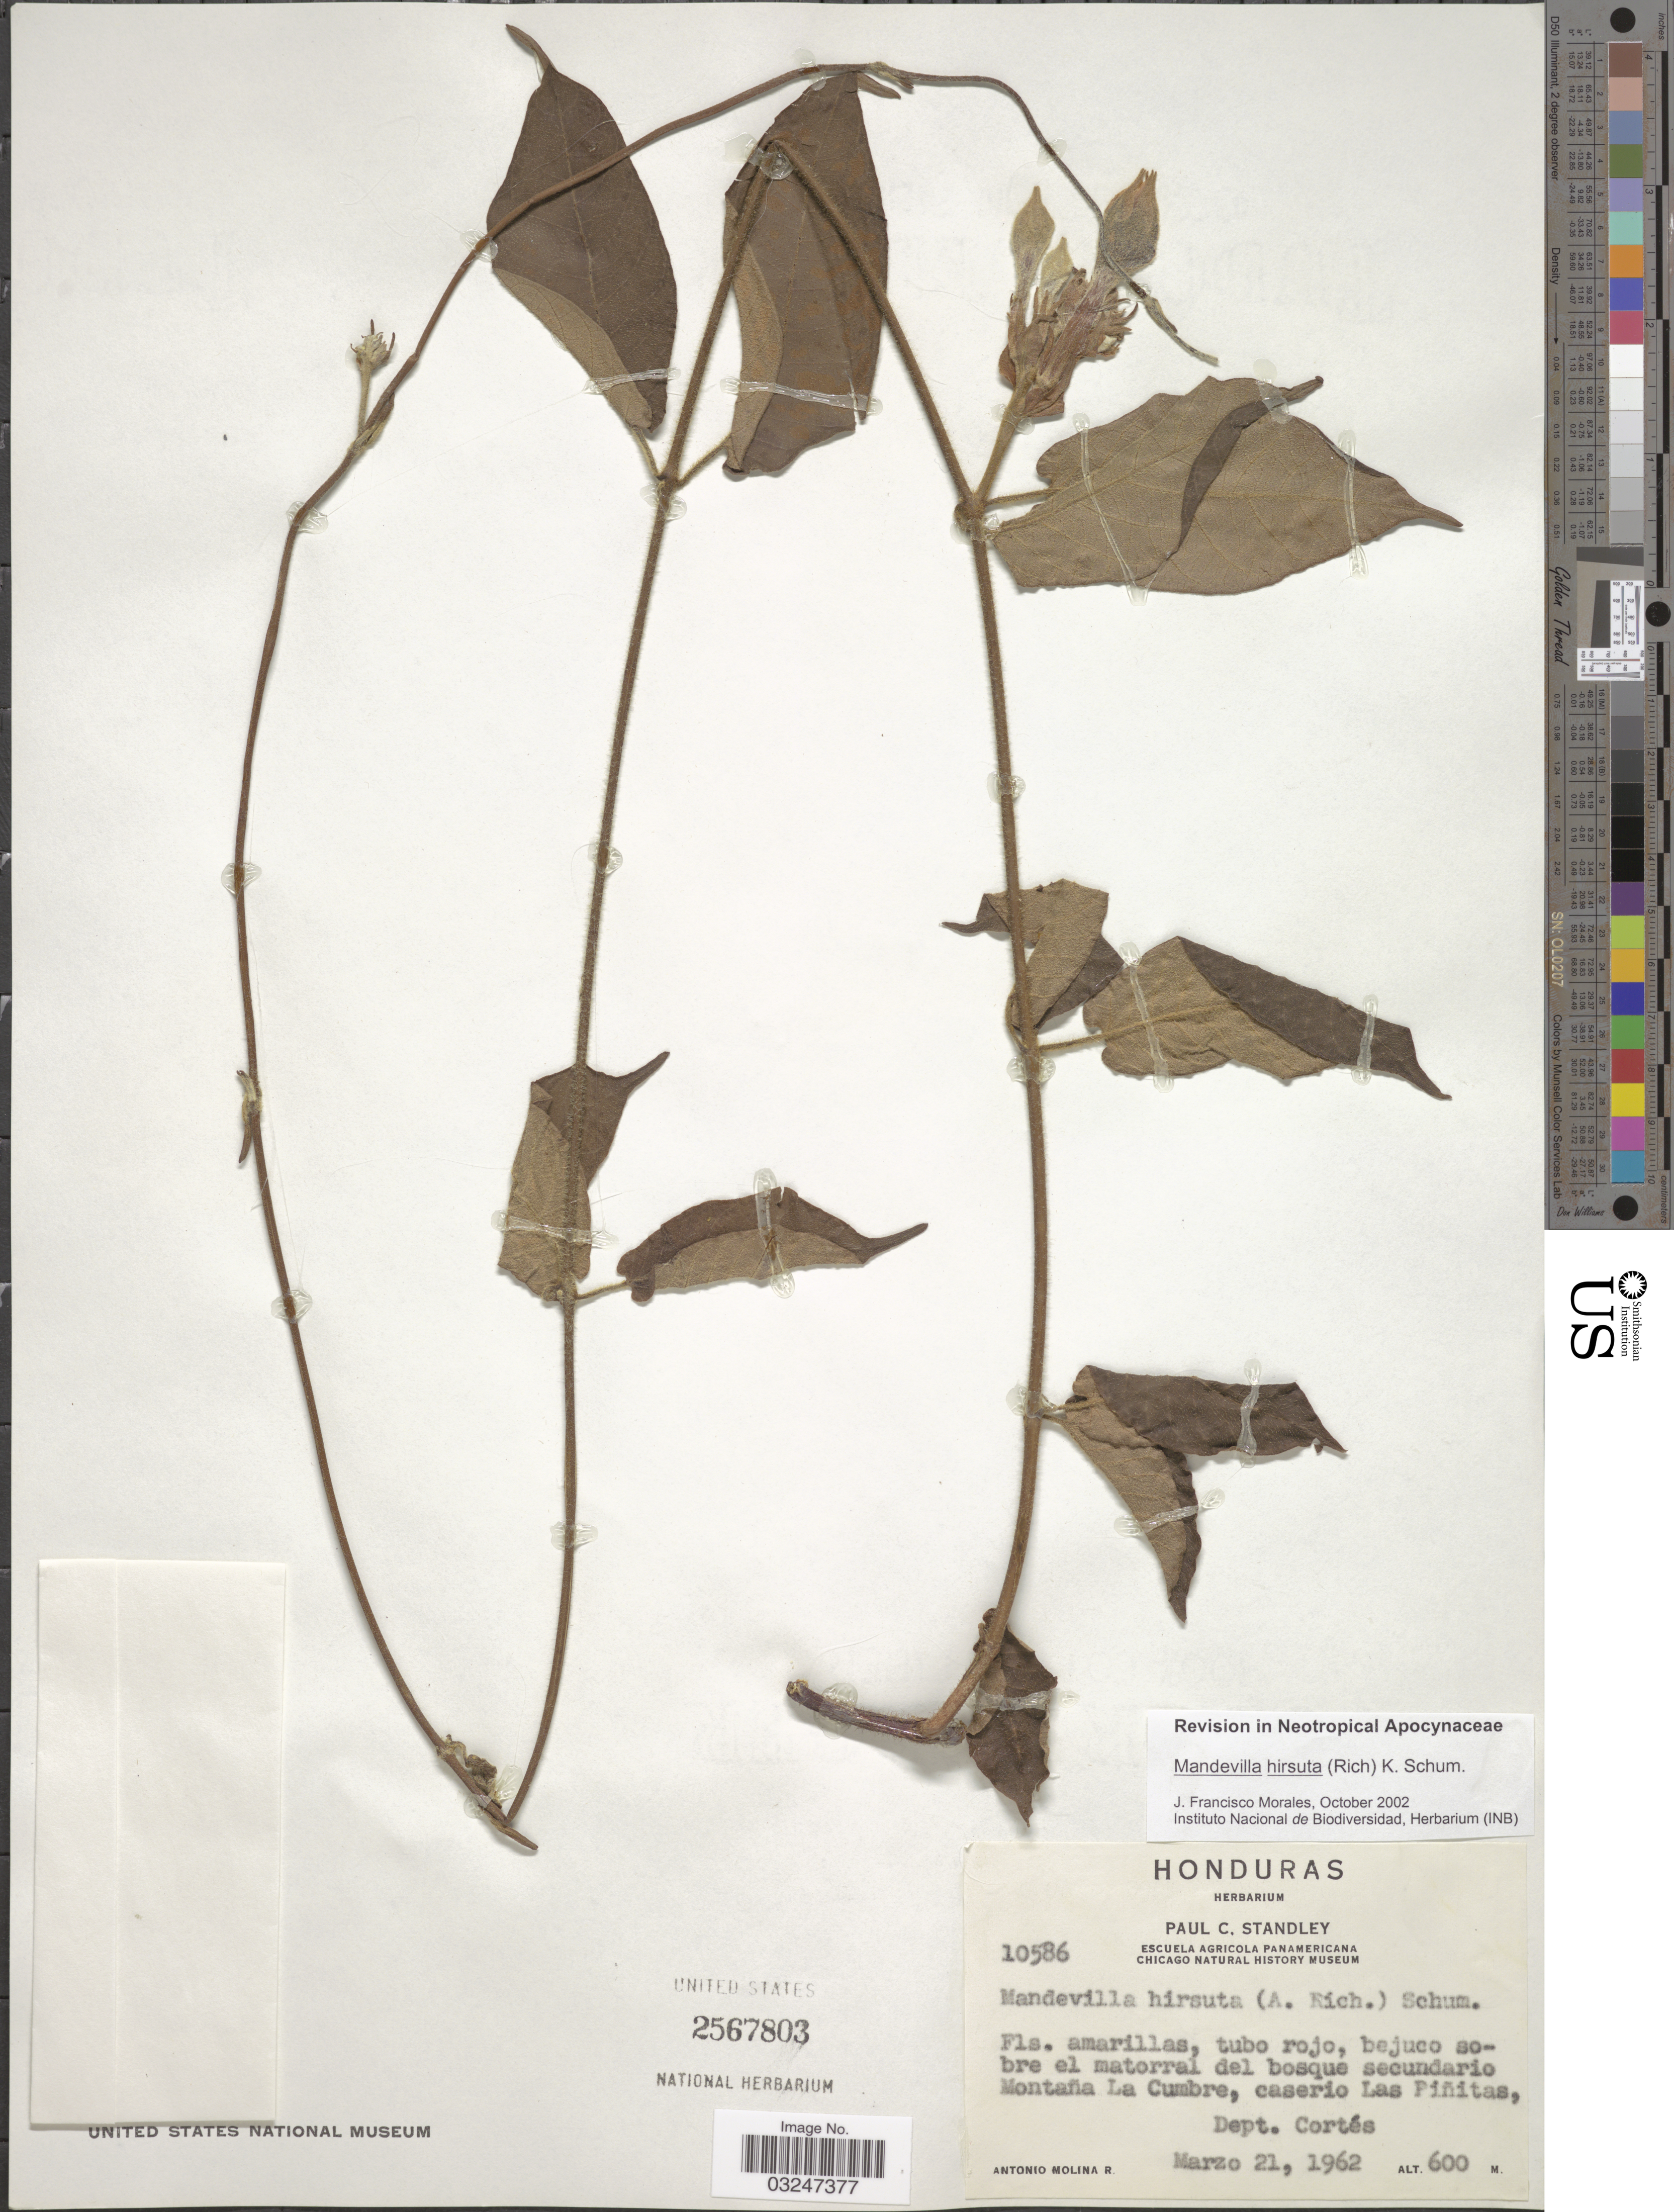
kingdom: Plantae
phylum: Tracheophyta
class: Magnoliopsida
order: Gentianales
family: Apocynaceae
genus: Mandevilla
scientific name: Mandevilla hirsuta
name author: (Rich.) K. Schum.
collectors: A. Molina R.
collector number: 10586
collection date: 1962-03-21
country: Honduras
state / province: Cortés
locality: Bejuco sobre el matorral del bosque secundario Montaña La Cumbre, caserio Las Piñitas, Dept. Cortés.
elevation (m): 600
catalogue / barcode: US 2567803